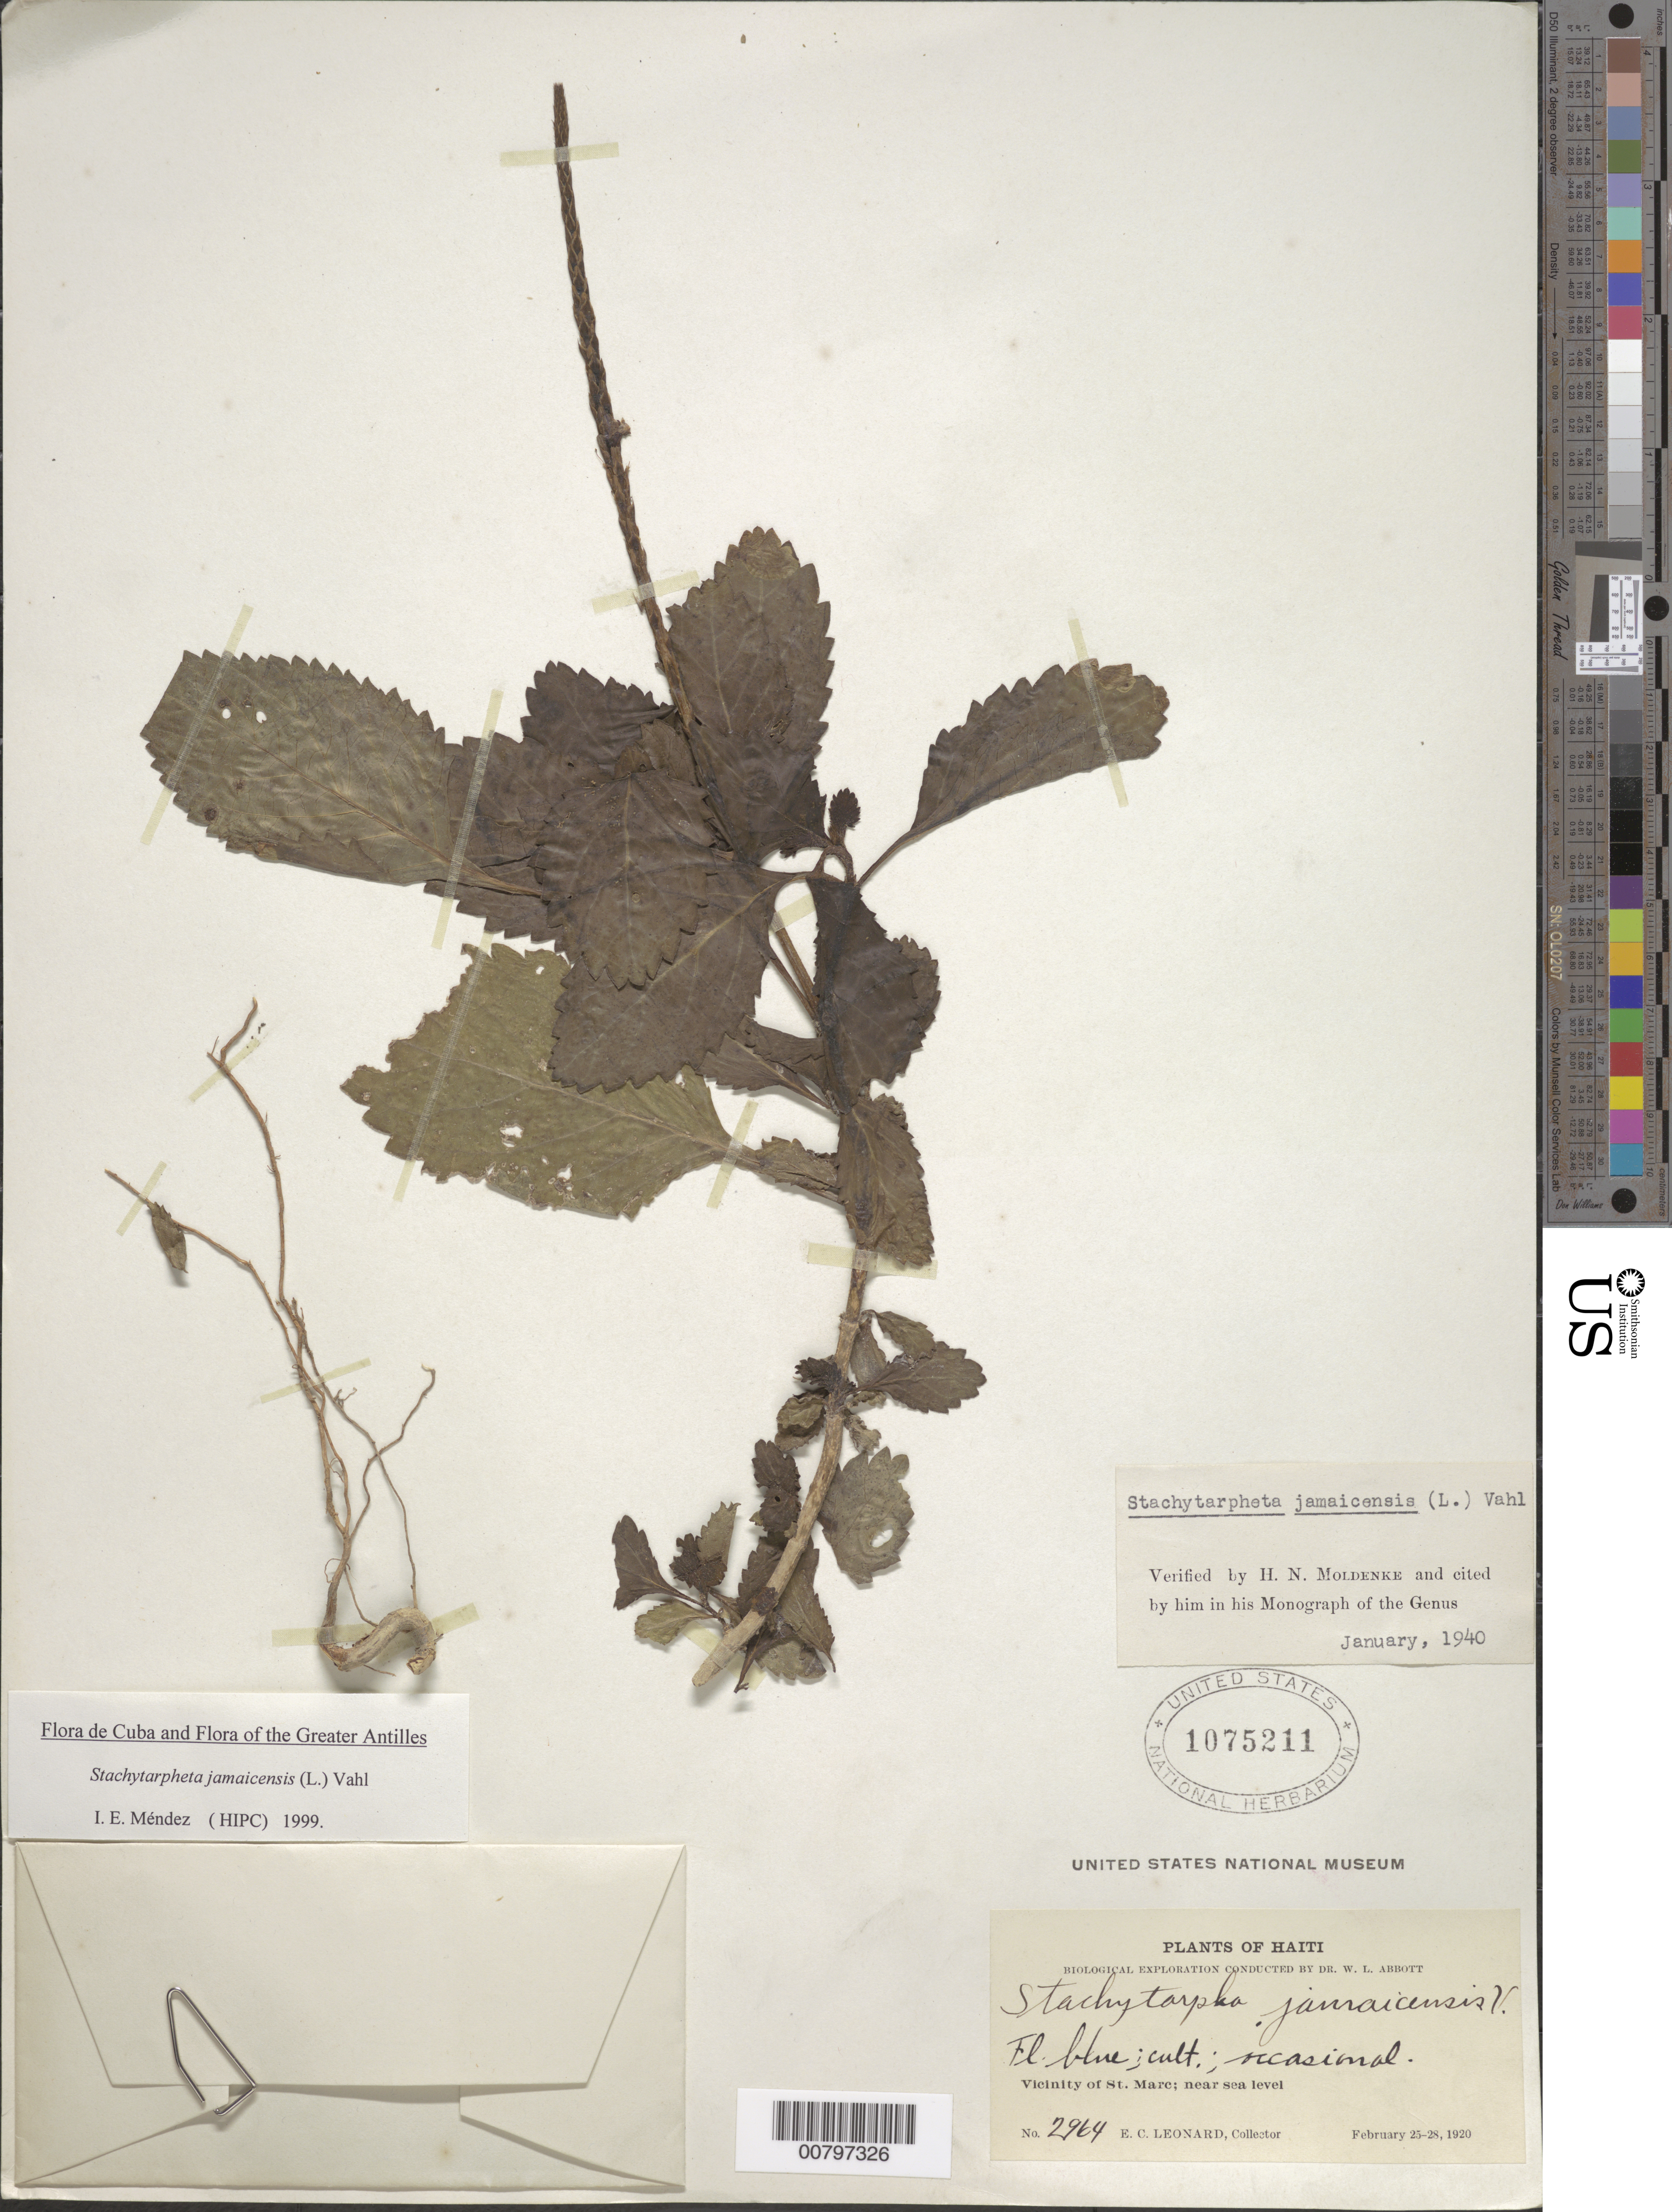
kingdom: Plantae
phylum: Tracheophyta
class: Magnoliopsida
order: Lamiales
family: Verbenaceae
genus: Stachytarpheta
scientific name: Stachytarpheta jamaicensis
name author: (L.) Vahl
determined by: Méndez, Isidro E., (HIPC)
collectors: E. C. Leonard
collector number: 2964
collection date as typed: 25 Feb 1920 to 28 Feb 1920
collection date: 1920-02-25/1920-02-28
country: Haiti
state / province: Artibonite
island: Hispaniola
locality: Vicinity of St. Marc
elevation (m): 0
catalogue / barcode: US 1075211